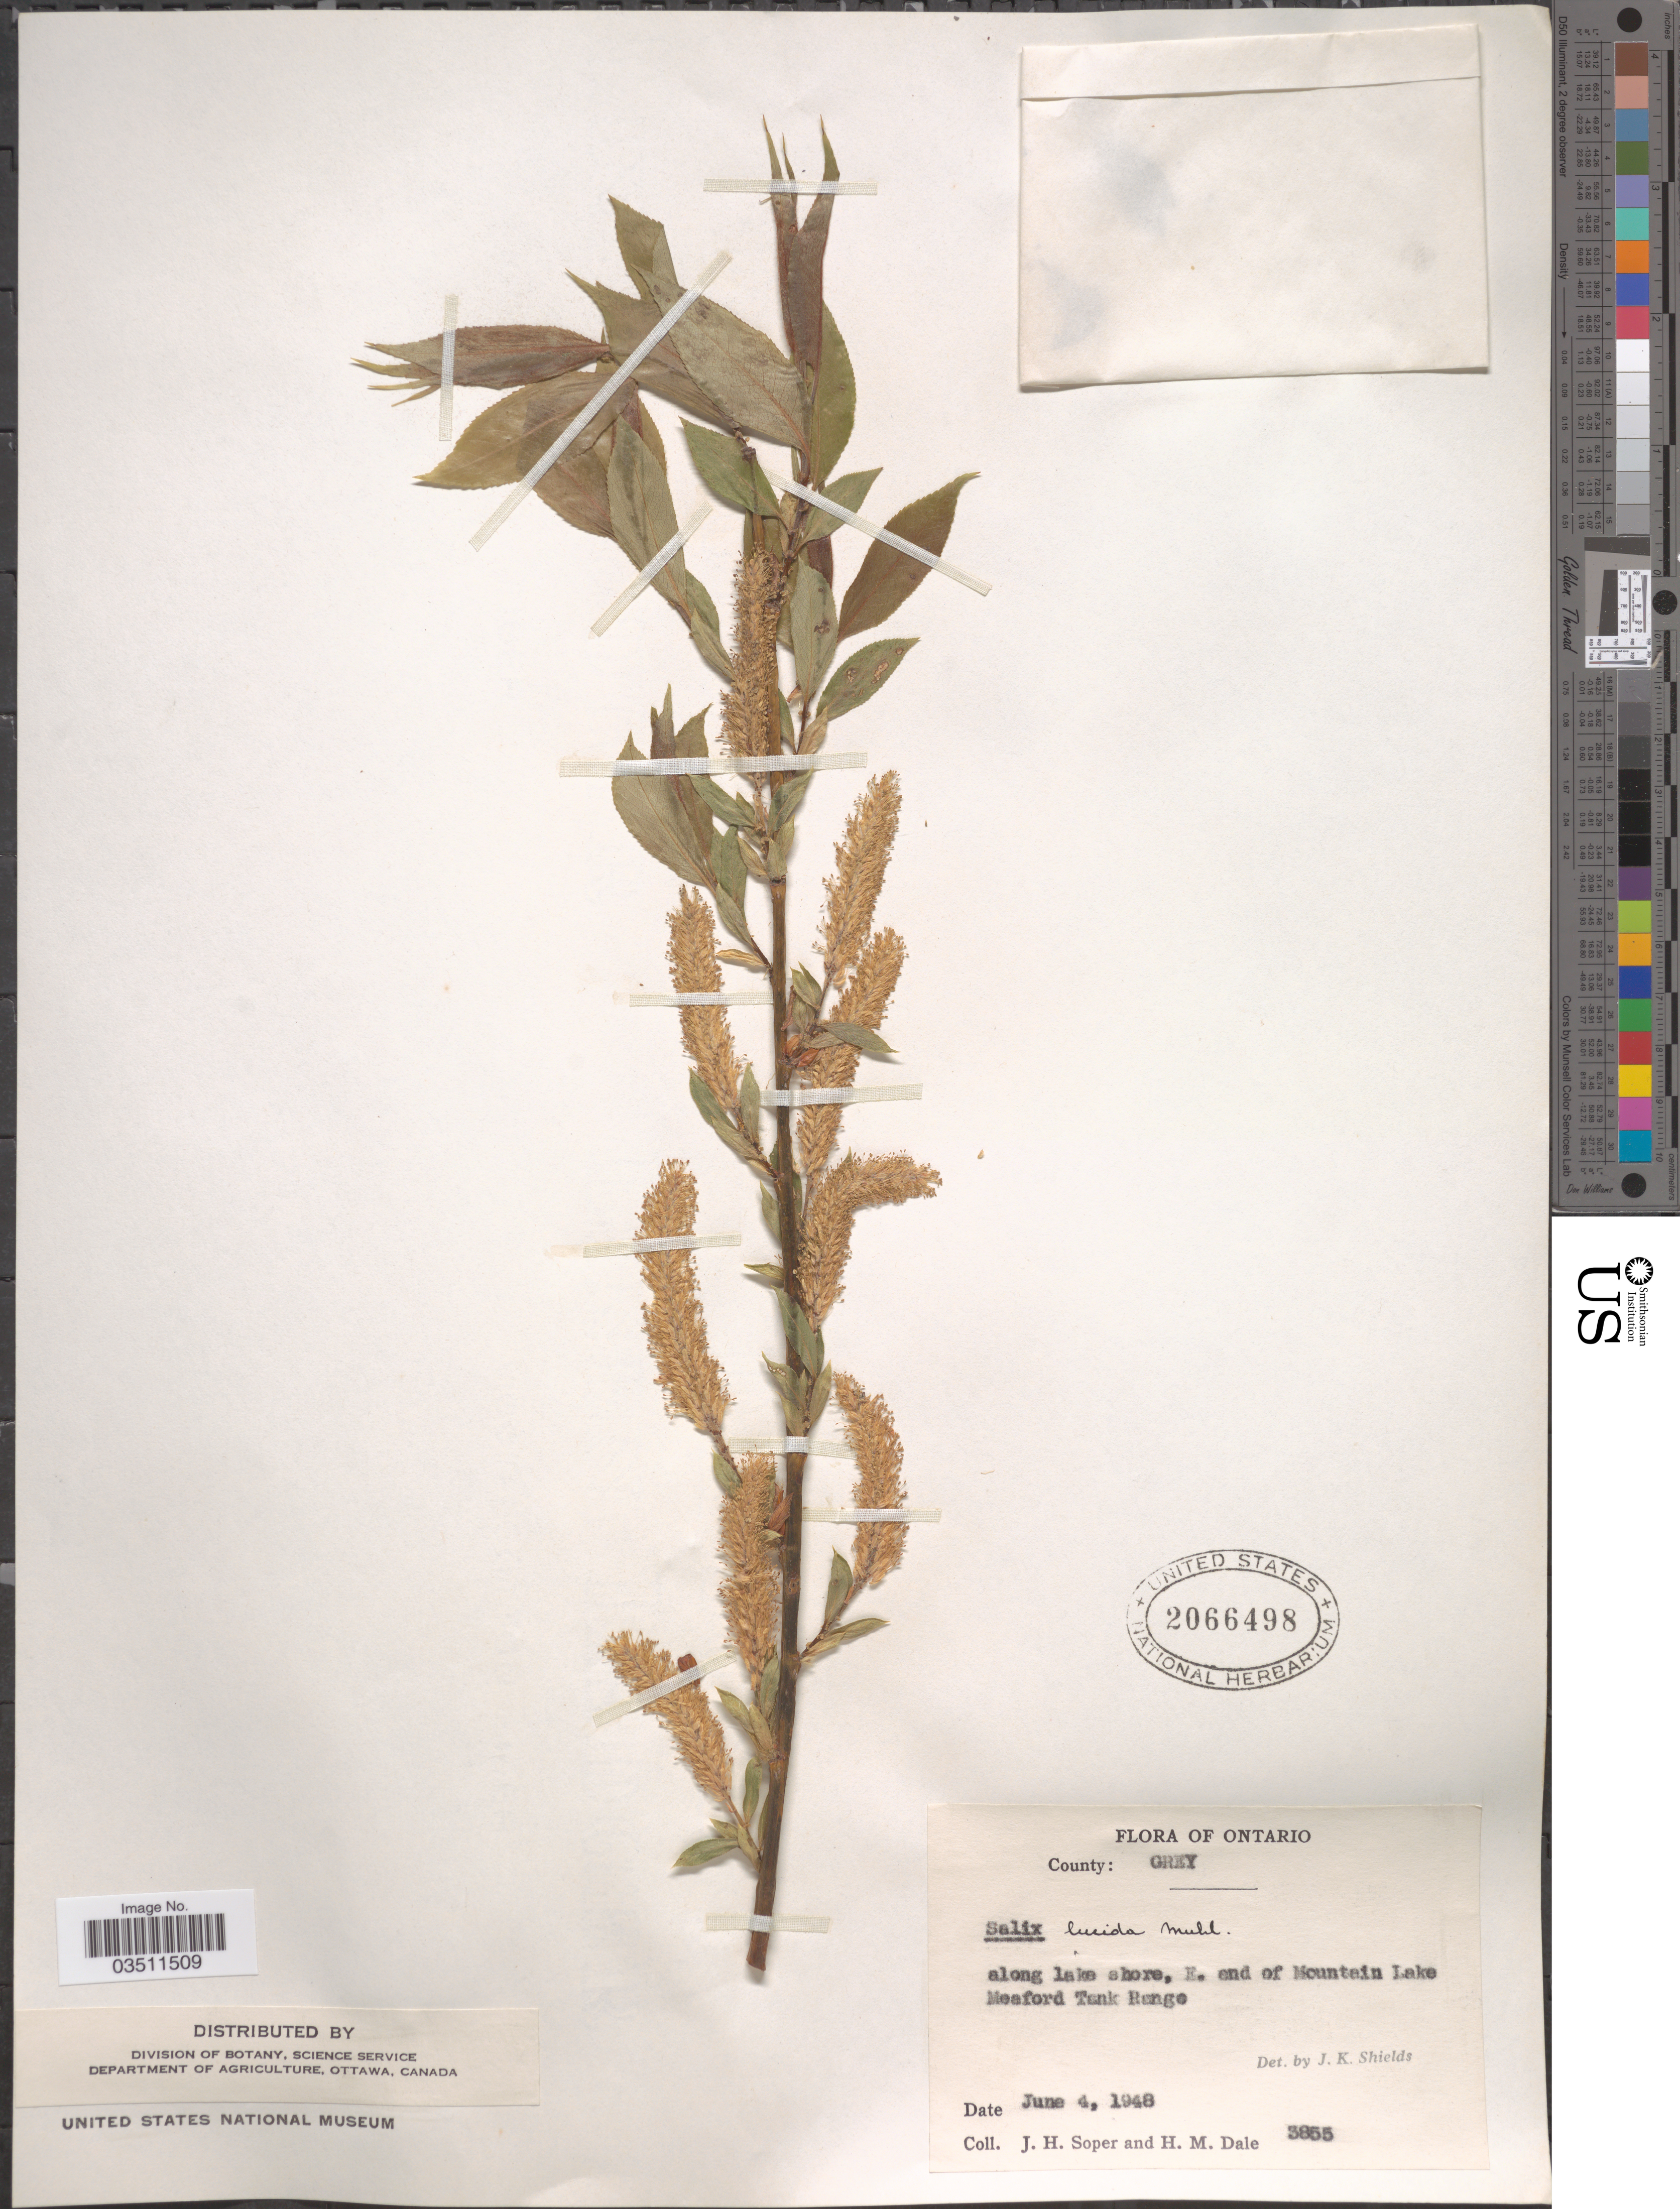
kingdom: Plantae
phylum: Tracheophyta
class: Magnoliopsida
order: Malpighiales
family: Salicaceae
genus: Salix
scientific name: Salix lucida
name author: Muhl.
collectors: J. H. Soper & H. M. Dale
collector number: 3855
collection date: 1948-06-04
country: Canada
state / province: Ontario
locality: County: Grey. Along lake shore, E. end of Mountain Lake Meaford Tank Range.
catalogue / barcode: US 2066498